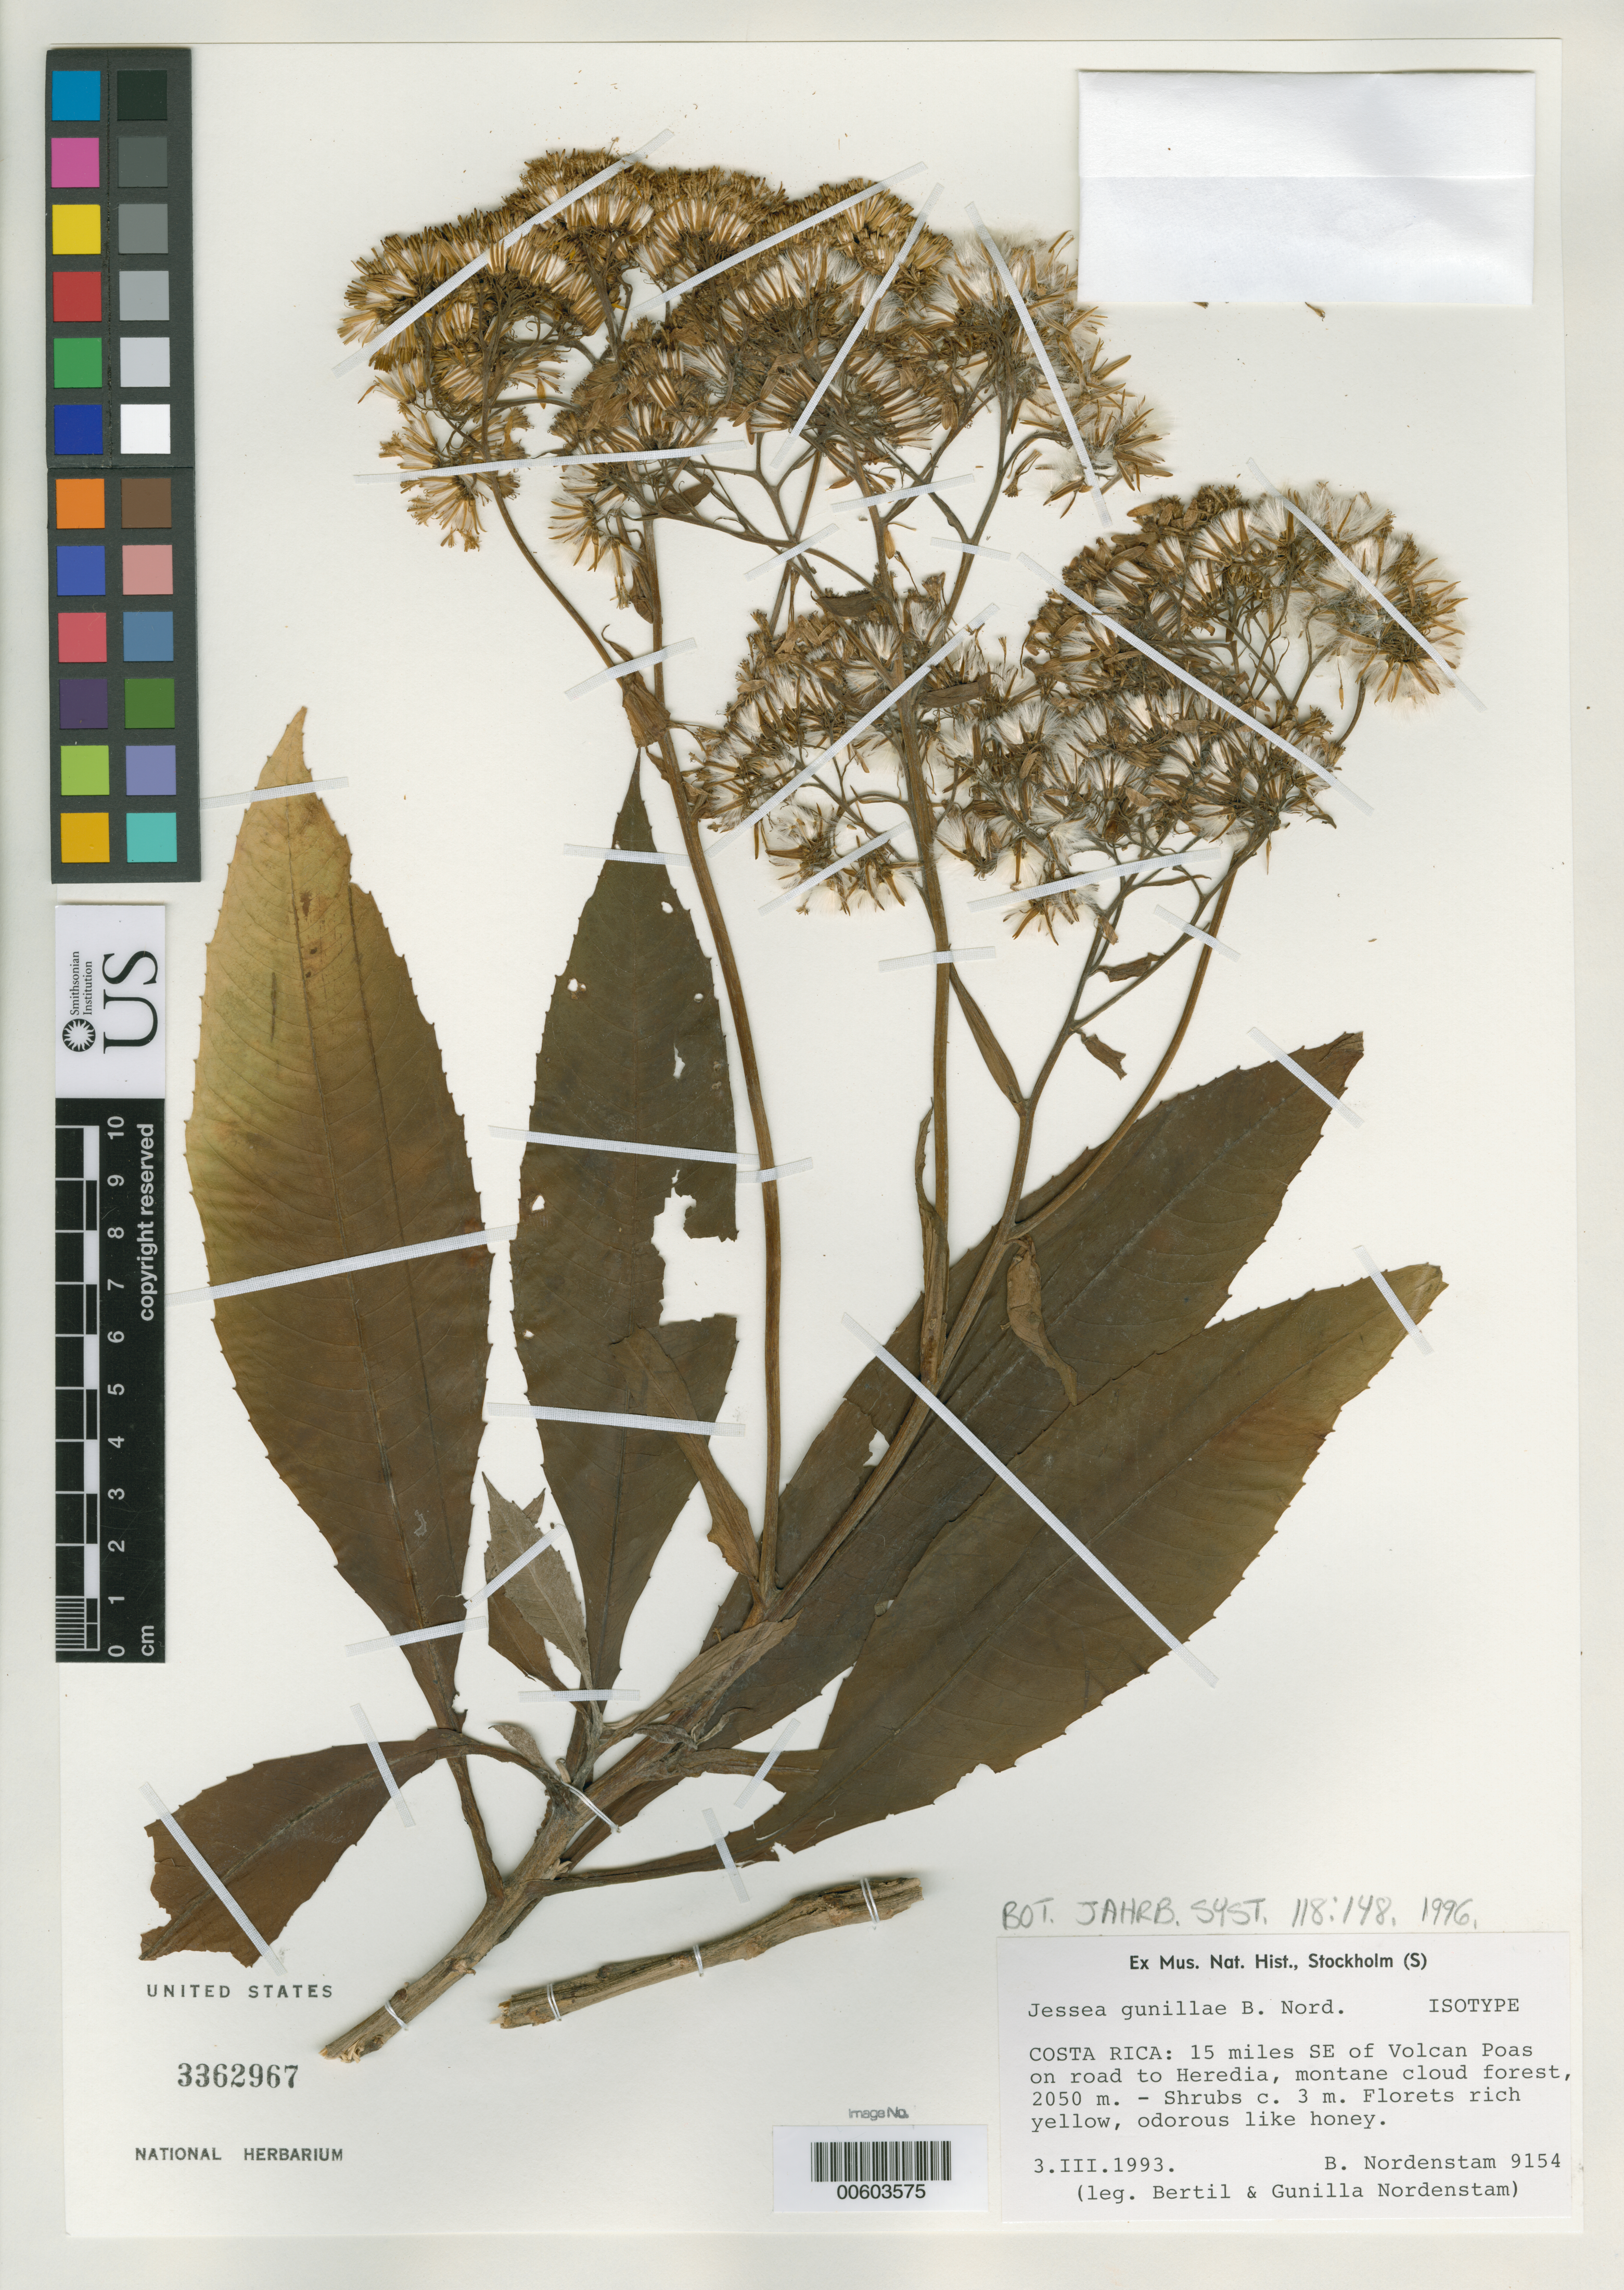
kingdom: Plantae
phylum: Tracheophyta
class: Magnoliopsida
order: Asterales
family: Asteraceae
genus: Jessea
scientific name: Jessea gunillae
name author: B. Nord.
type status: Isotype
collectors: B. Nordenstam & G. Nordenstam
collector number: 9154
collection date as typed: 03 Mar 1993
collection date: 1993-03-03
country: Costa Rica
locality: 15 mi SE of Volcan Poas on road to Heredia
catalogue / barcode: US 3362967